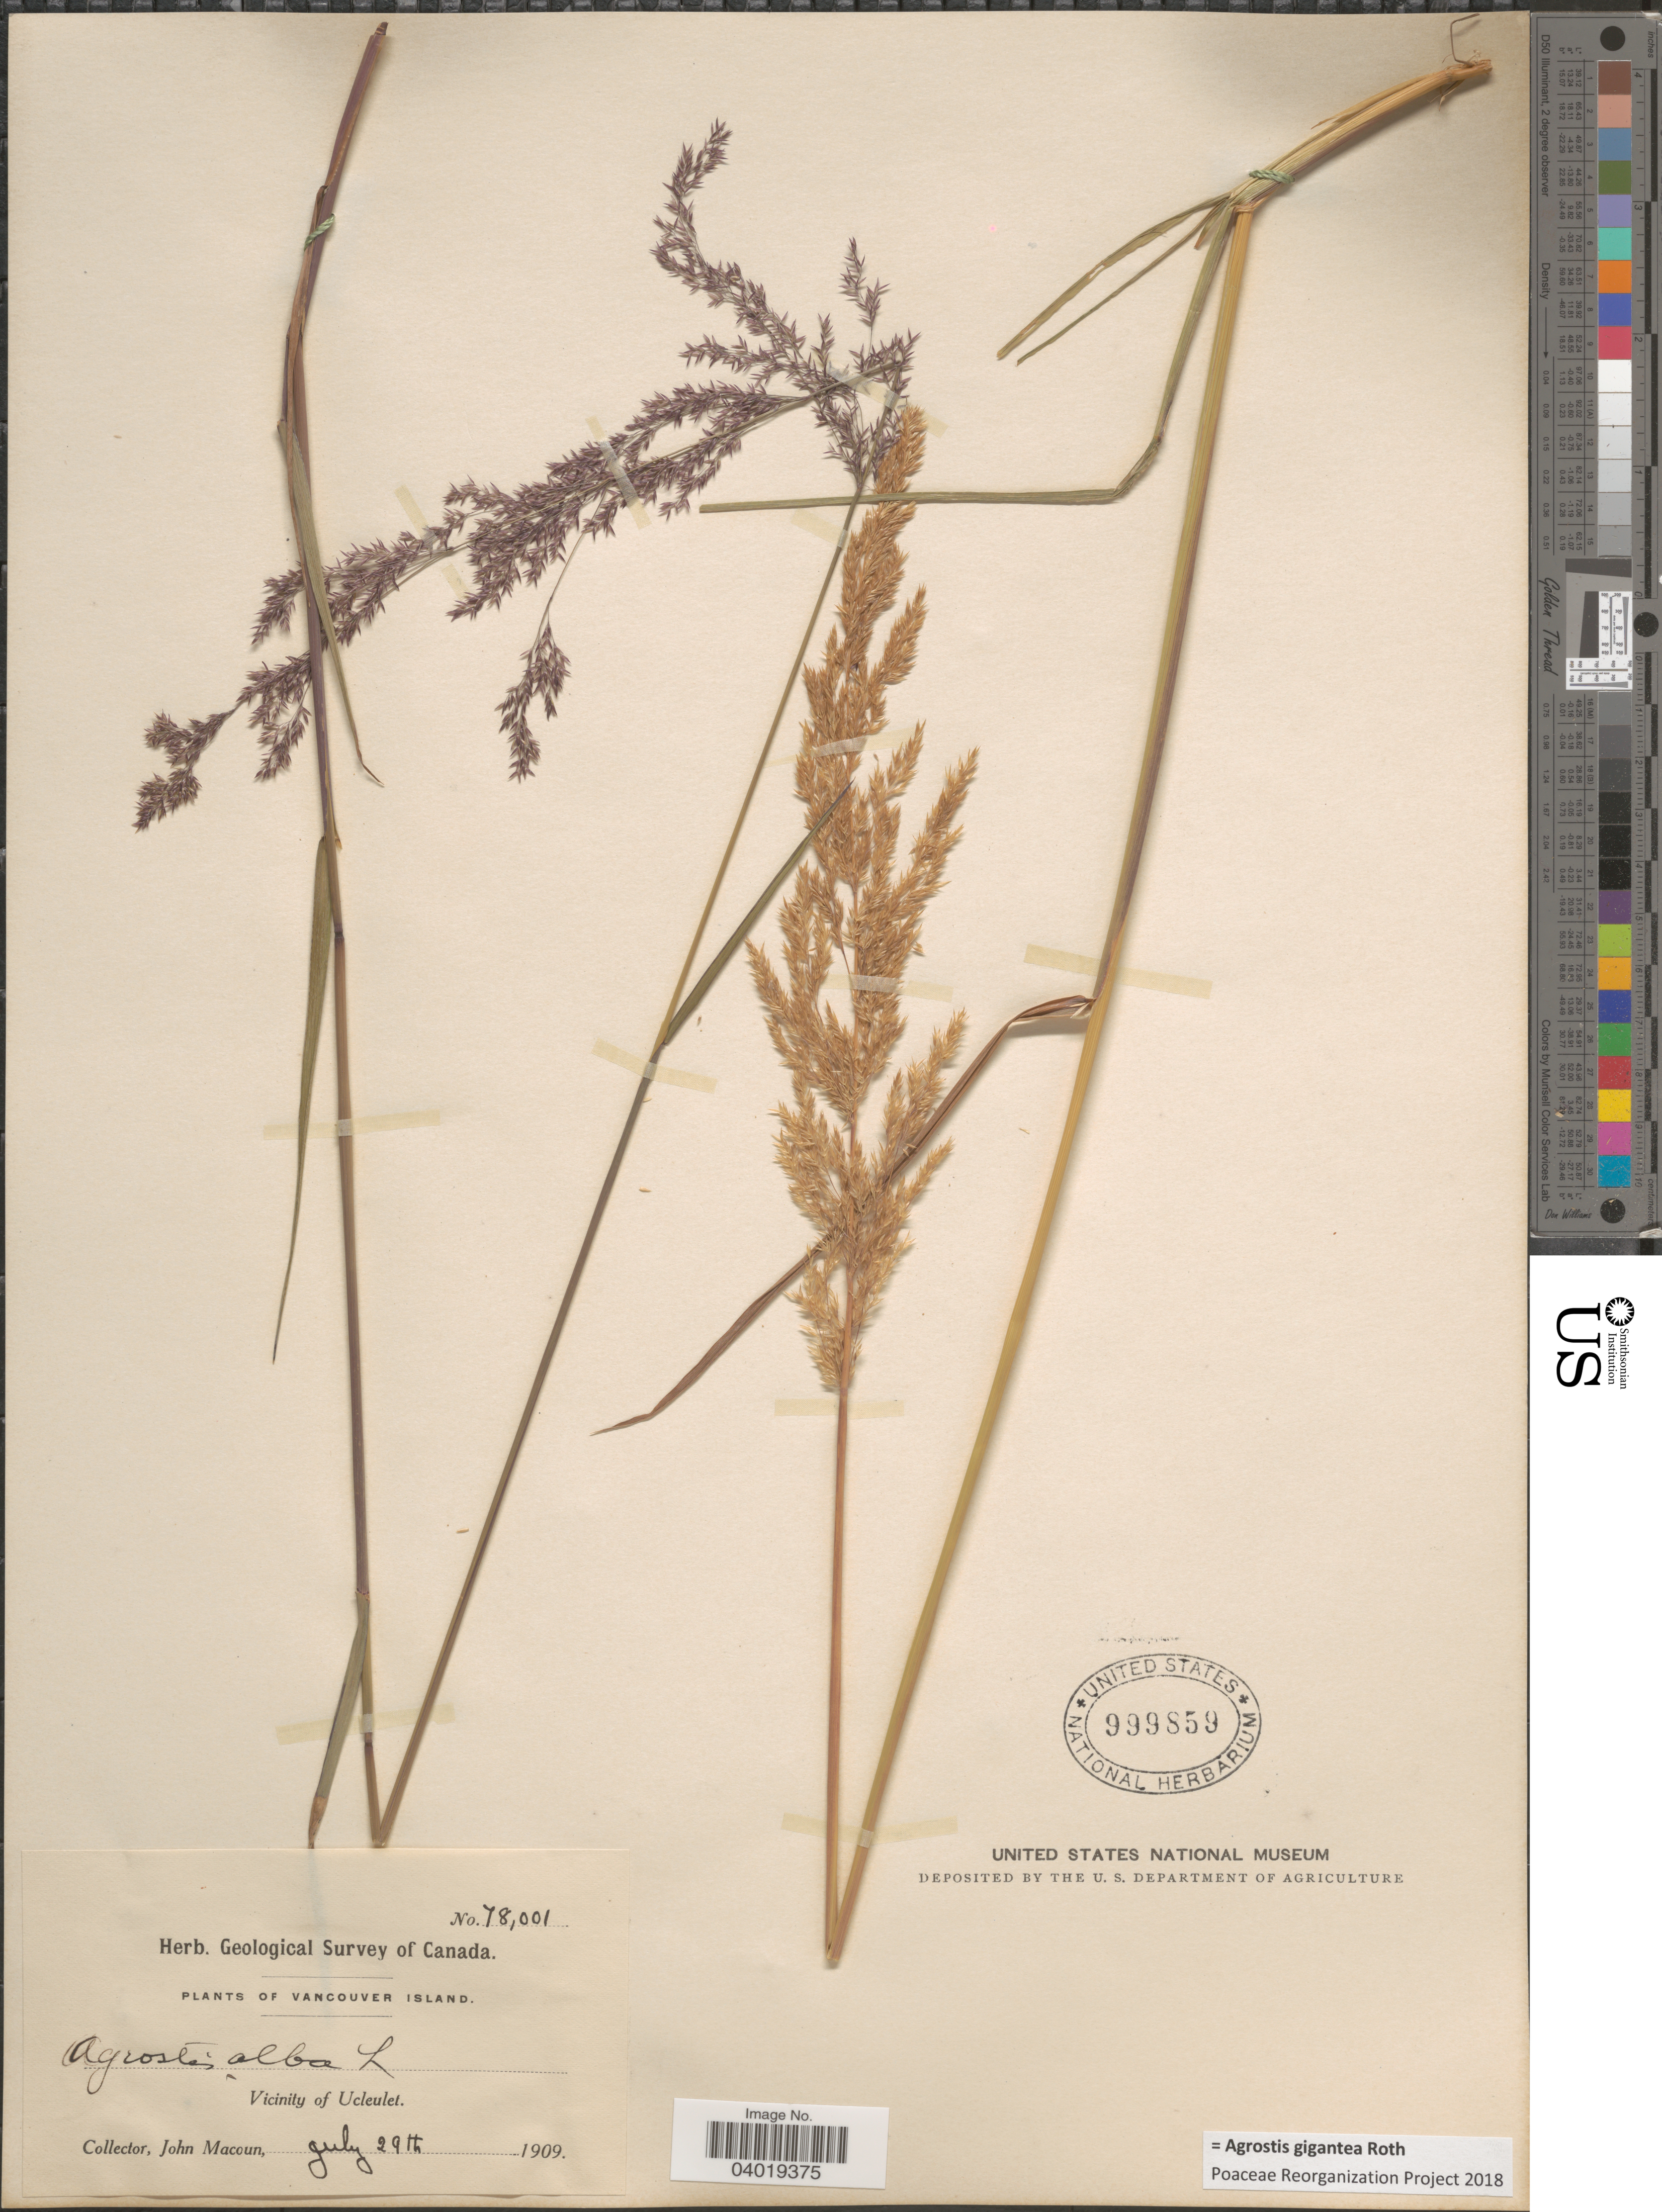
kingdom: Plantae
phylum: Tracheophyta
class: Liliopsida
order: Poales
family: Poaceae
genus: Agrostis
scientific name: Agrostis gigantea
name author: Roth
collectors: J. Macoun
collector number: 78001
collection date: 1909-07-29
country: Canada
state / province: British Columbia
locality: Vancouver Island. Vicinity of Ucleulet.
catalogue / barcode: US 999859